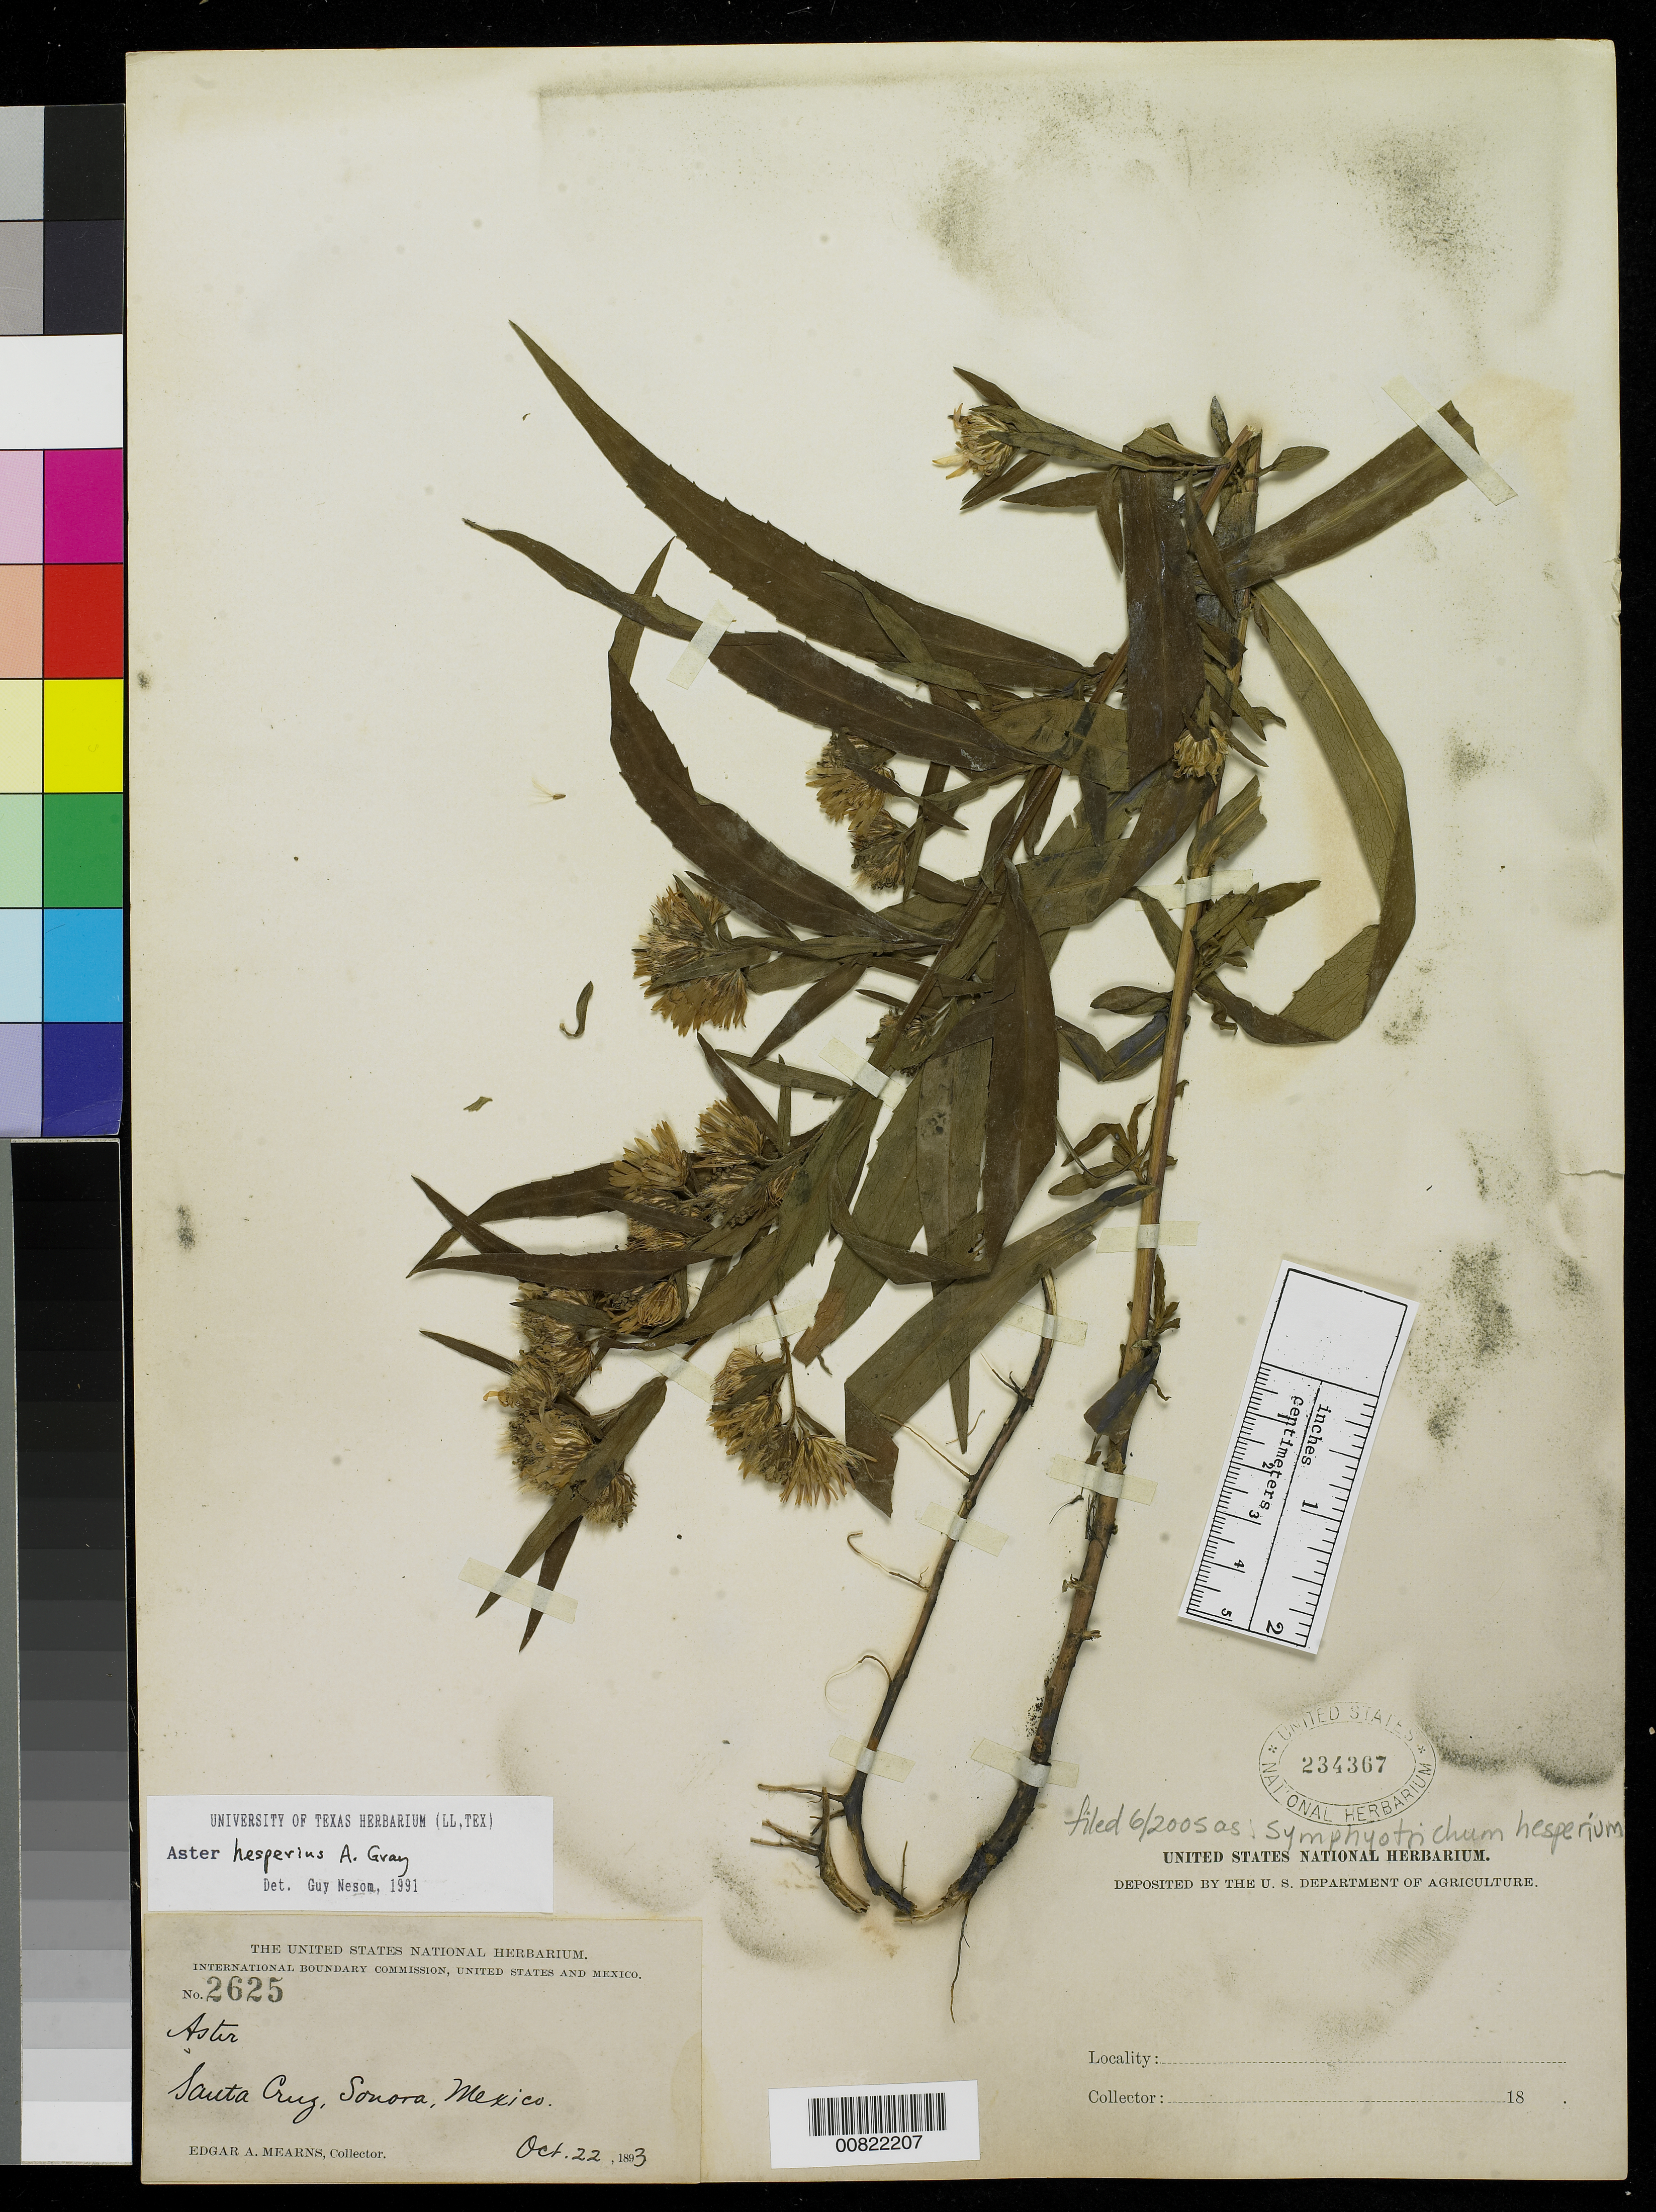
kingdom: Plantae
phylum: Tracheophyta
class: Magnoliopsida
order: Asterales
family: Asteraceae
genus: Symphyotrichum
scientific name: Symphyotrichum hesperium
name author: (A. Gray) Á. Löve & D. Löve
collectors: E. A. Mearns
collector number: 2625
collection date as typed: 22 Oct 1893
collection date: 1893-10-22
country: Mexico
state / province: Sonora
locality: Santa Cruz, Donora, Mexico.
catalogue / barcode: US 234367